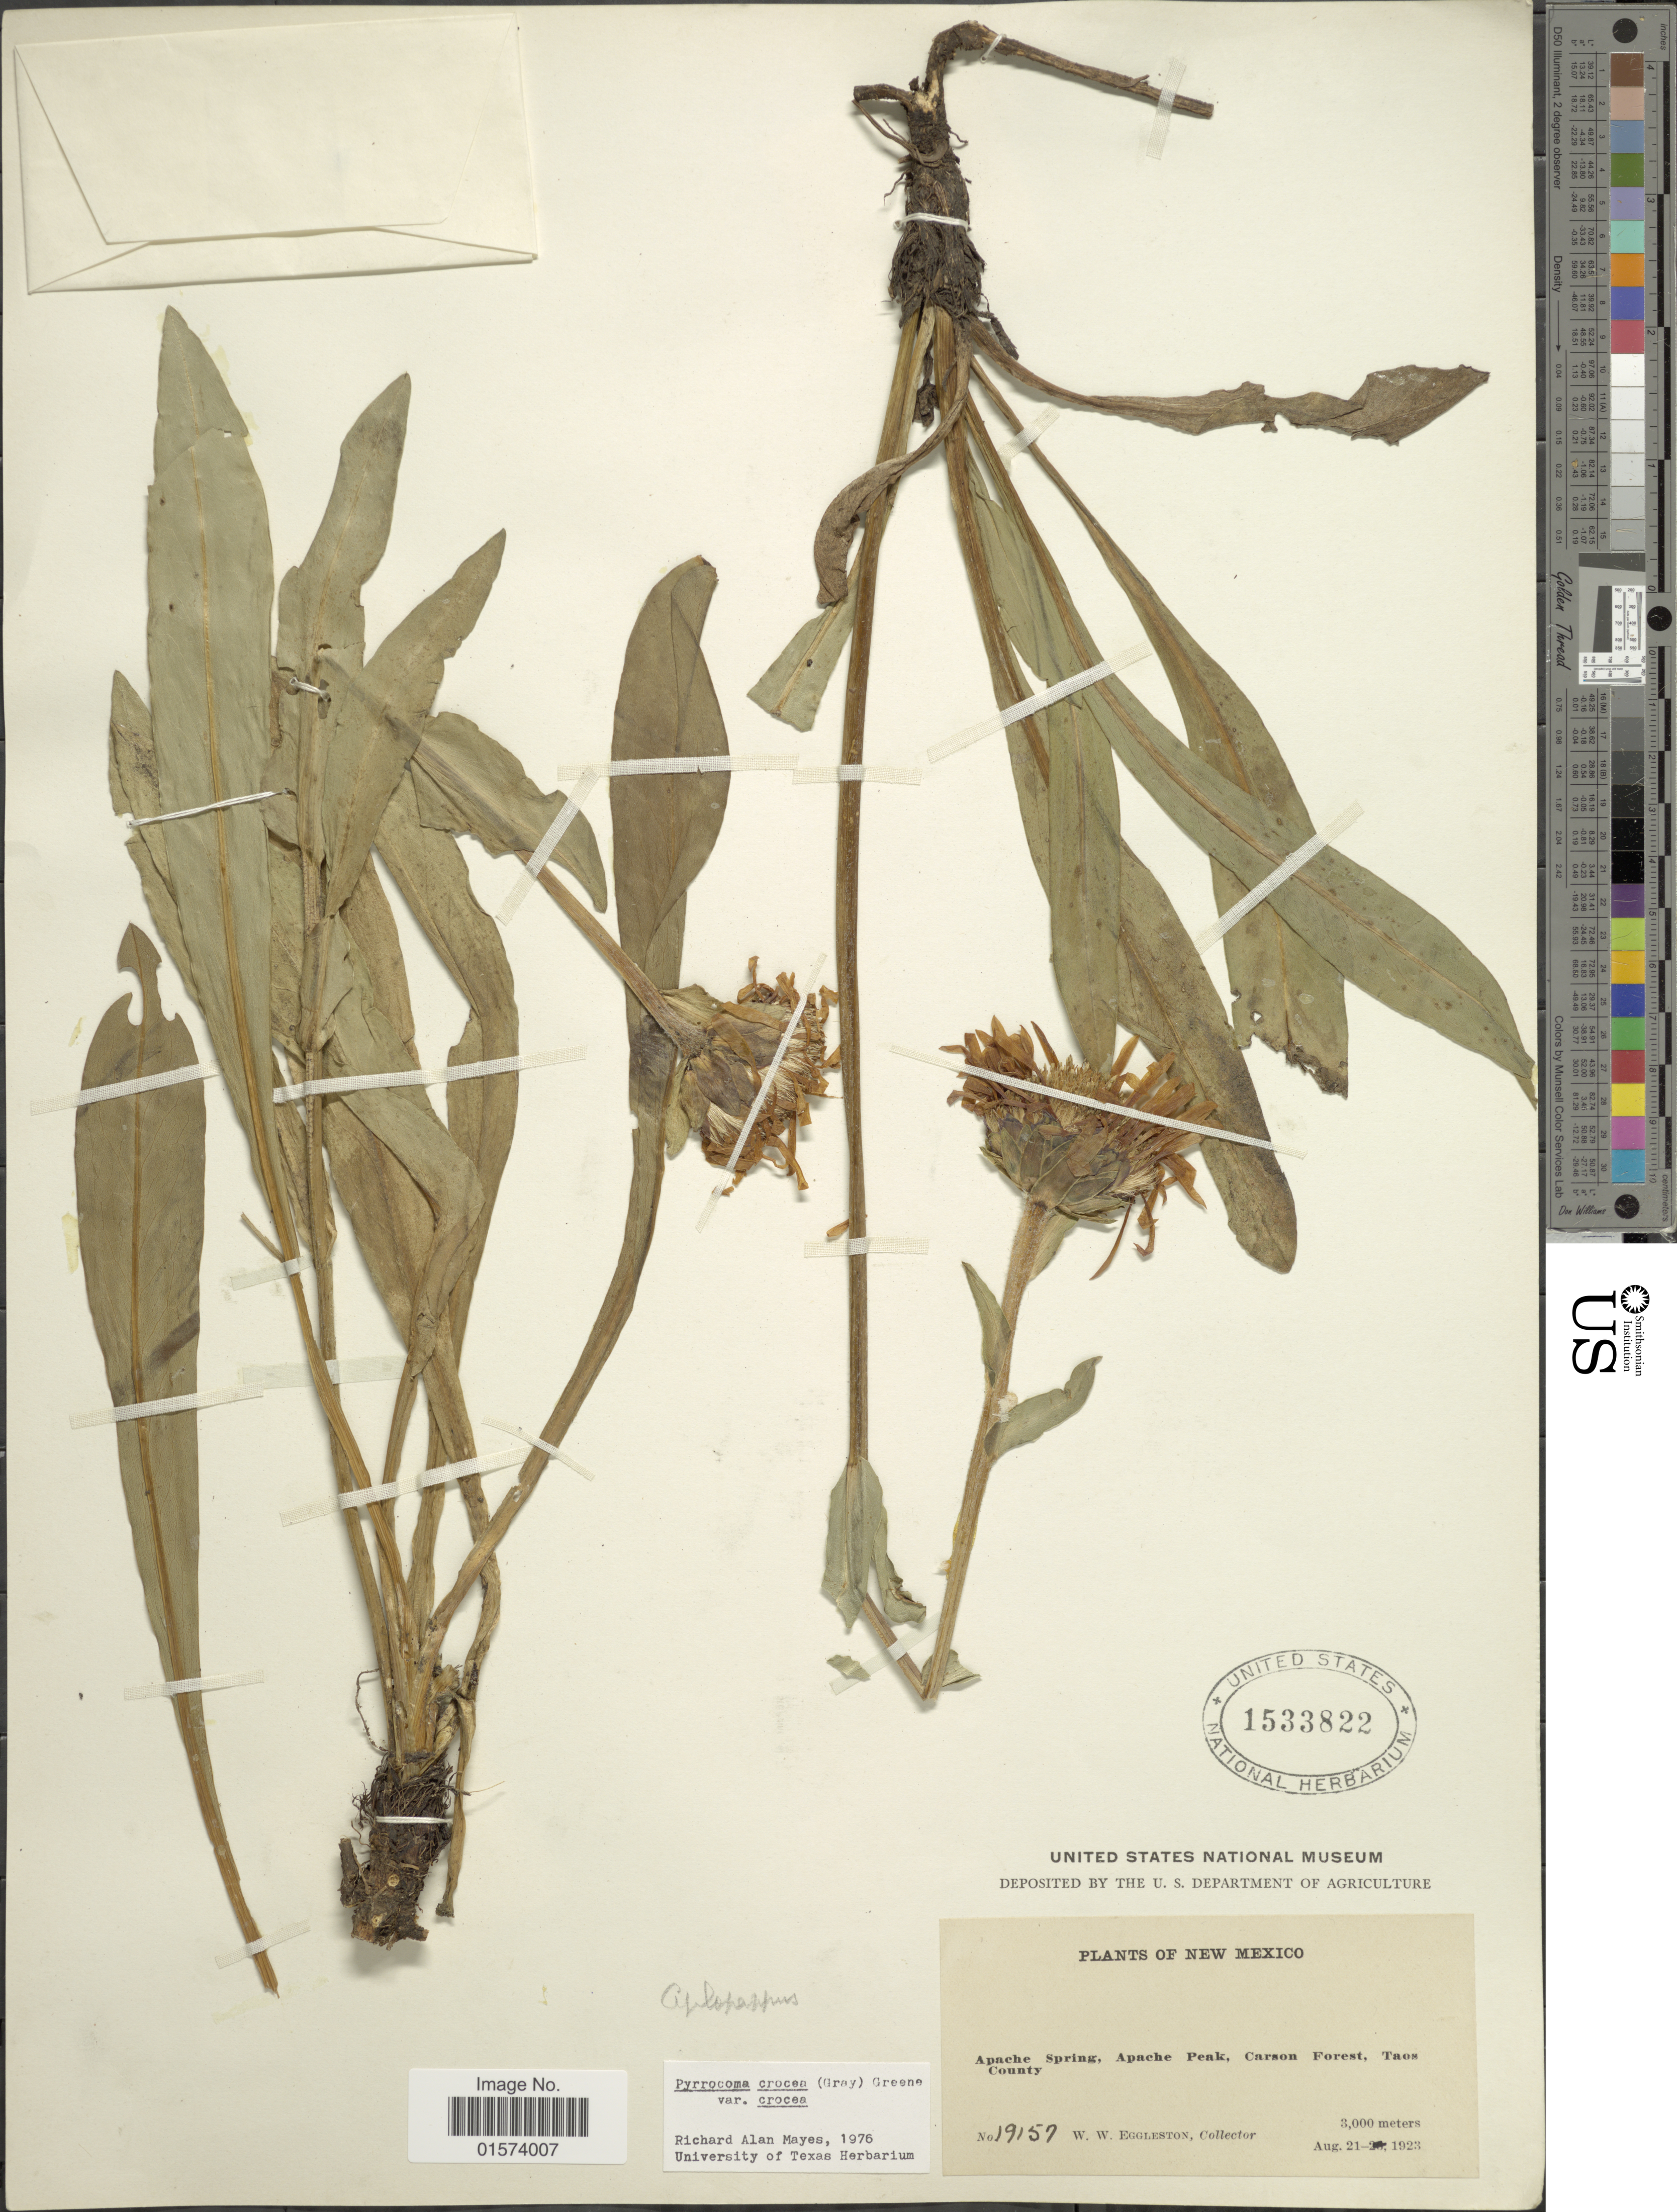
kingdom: Plantae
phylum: Tracheophyta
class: Magnoliopsida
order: Asterales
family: Asteraceae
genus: Pyrrocoma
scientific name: Pyrrocoma crocea var. crocea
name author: (A. Gray) Greene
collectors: W. W. Eggleston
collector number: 19157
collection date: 1923-08-21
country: United States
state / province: New Mexico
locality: Apache Spring, Apache Peak, Carson Forest, Taos County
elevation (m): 3000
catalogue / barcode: US 1533822